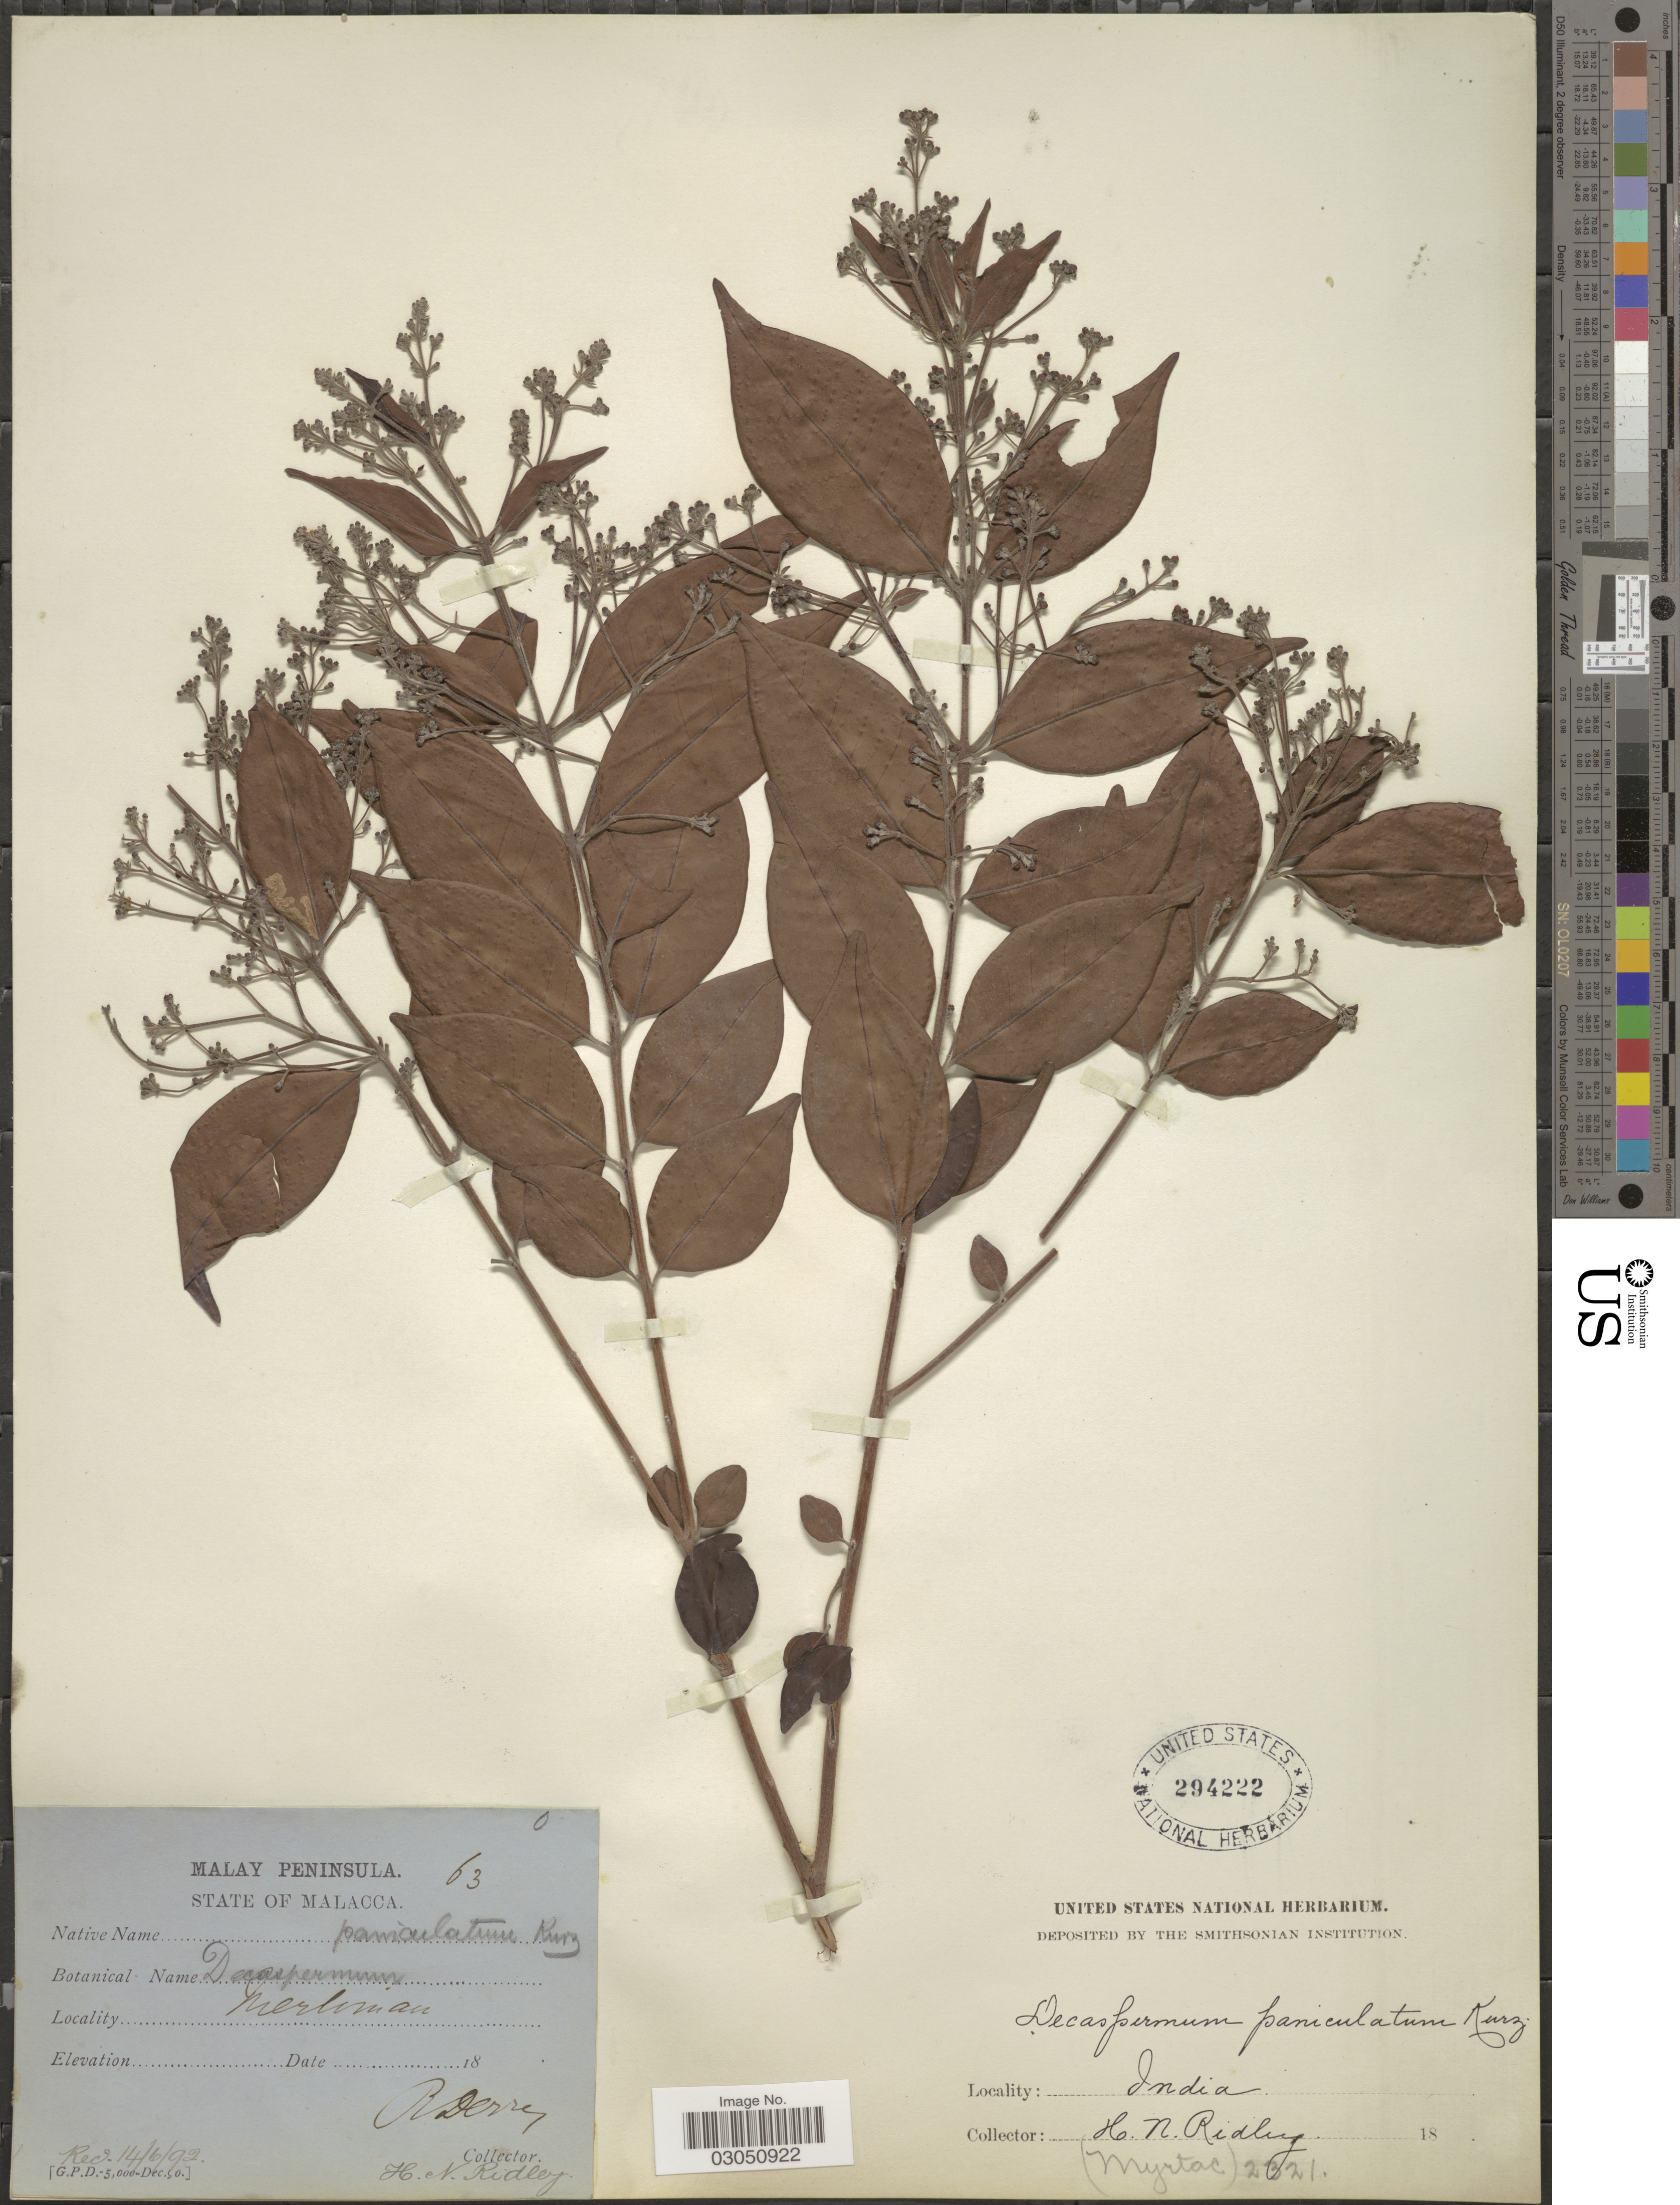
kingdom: Plantae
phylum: Tracheophyta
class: Magnoliopsida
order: Myrtales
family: Myrtaceae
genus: Decaspermum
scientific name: Decaspermum parviflorum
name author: (Lam.) A.J. Scott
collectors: H. N. Ridley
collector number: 63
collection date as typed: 18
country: Malaysia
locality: Malay Peninsula. State of Malacca. Merlimau.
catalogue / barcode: US 294222